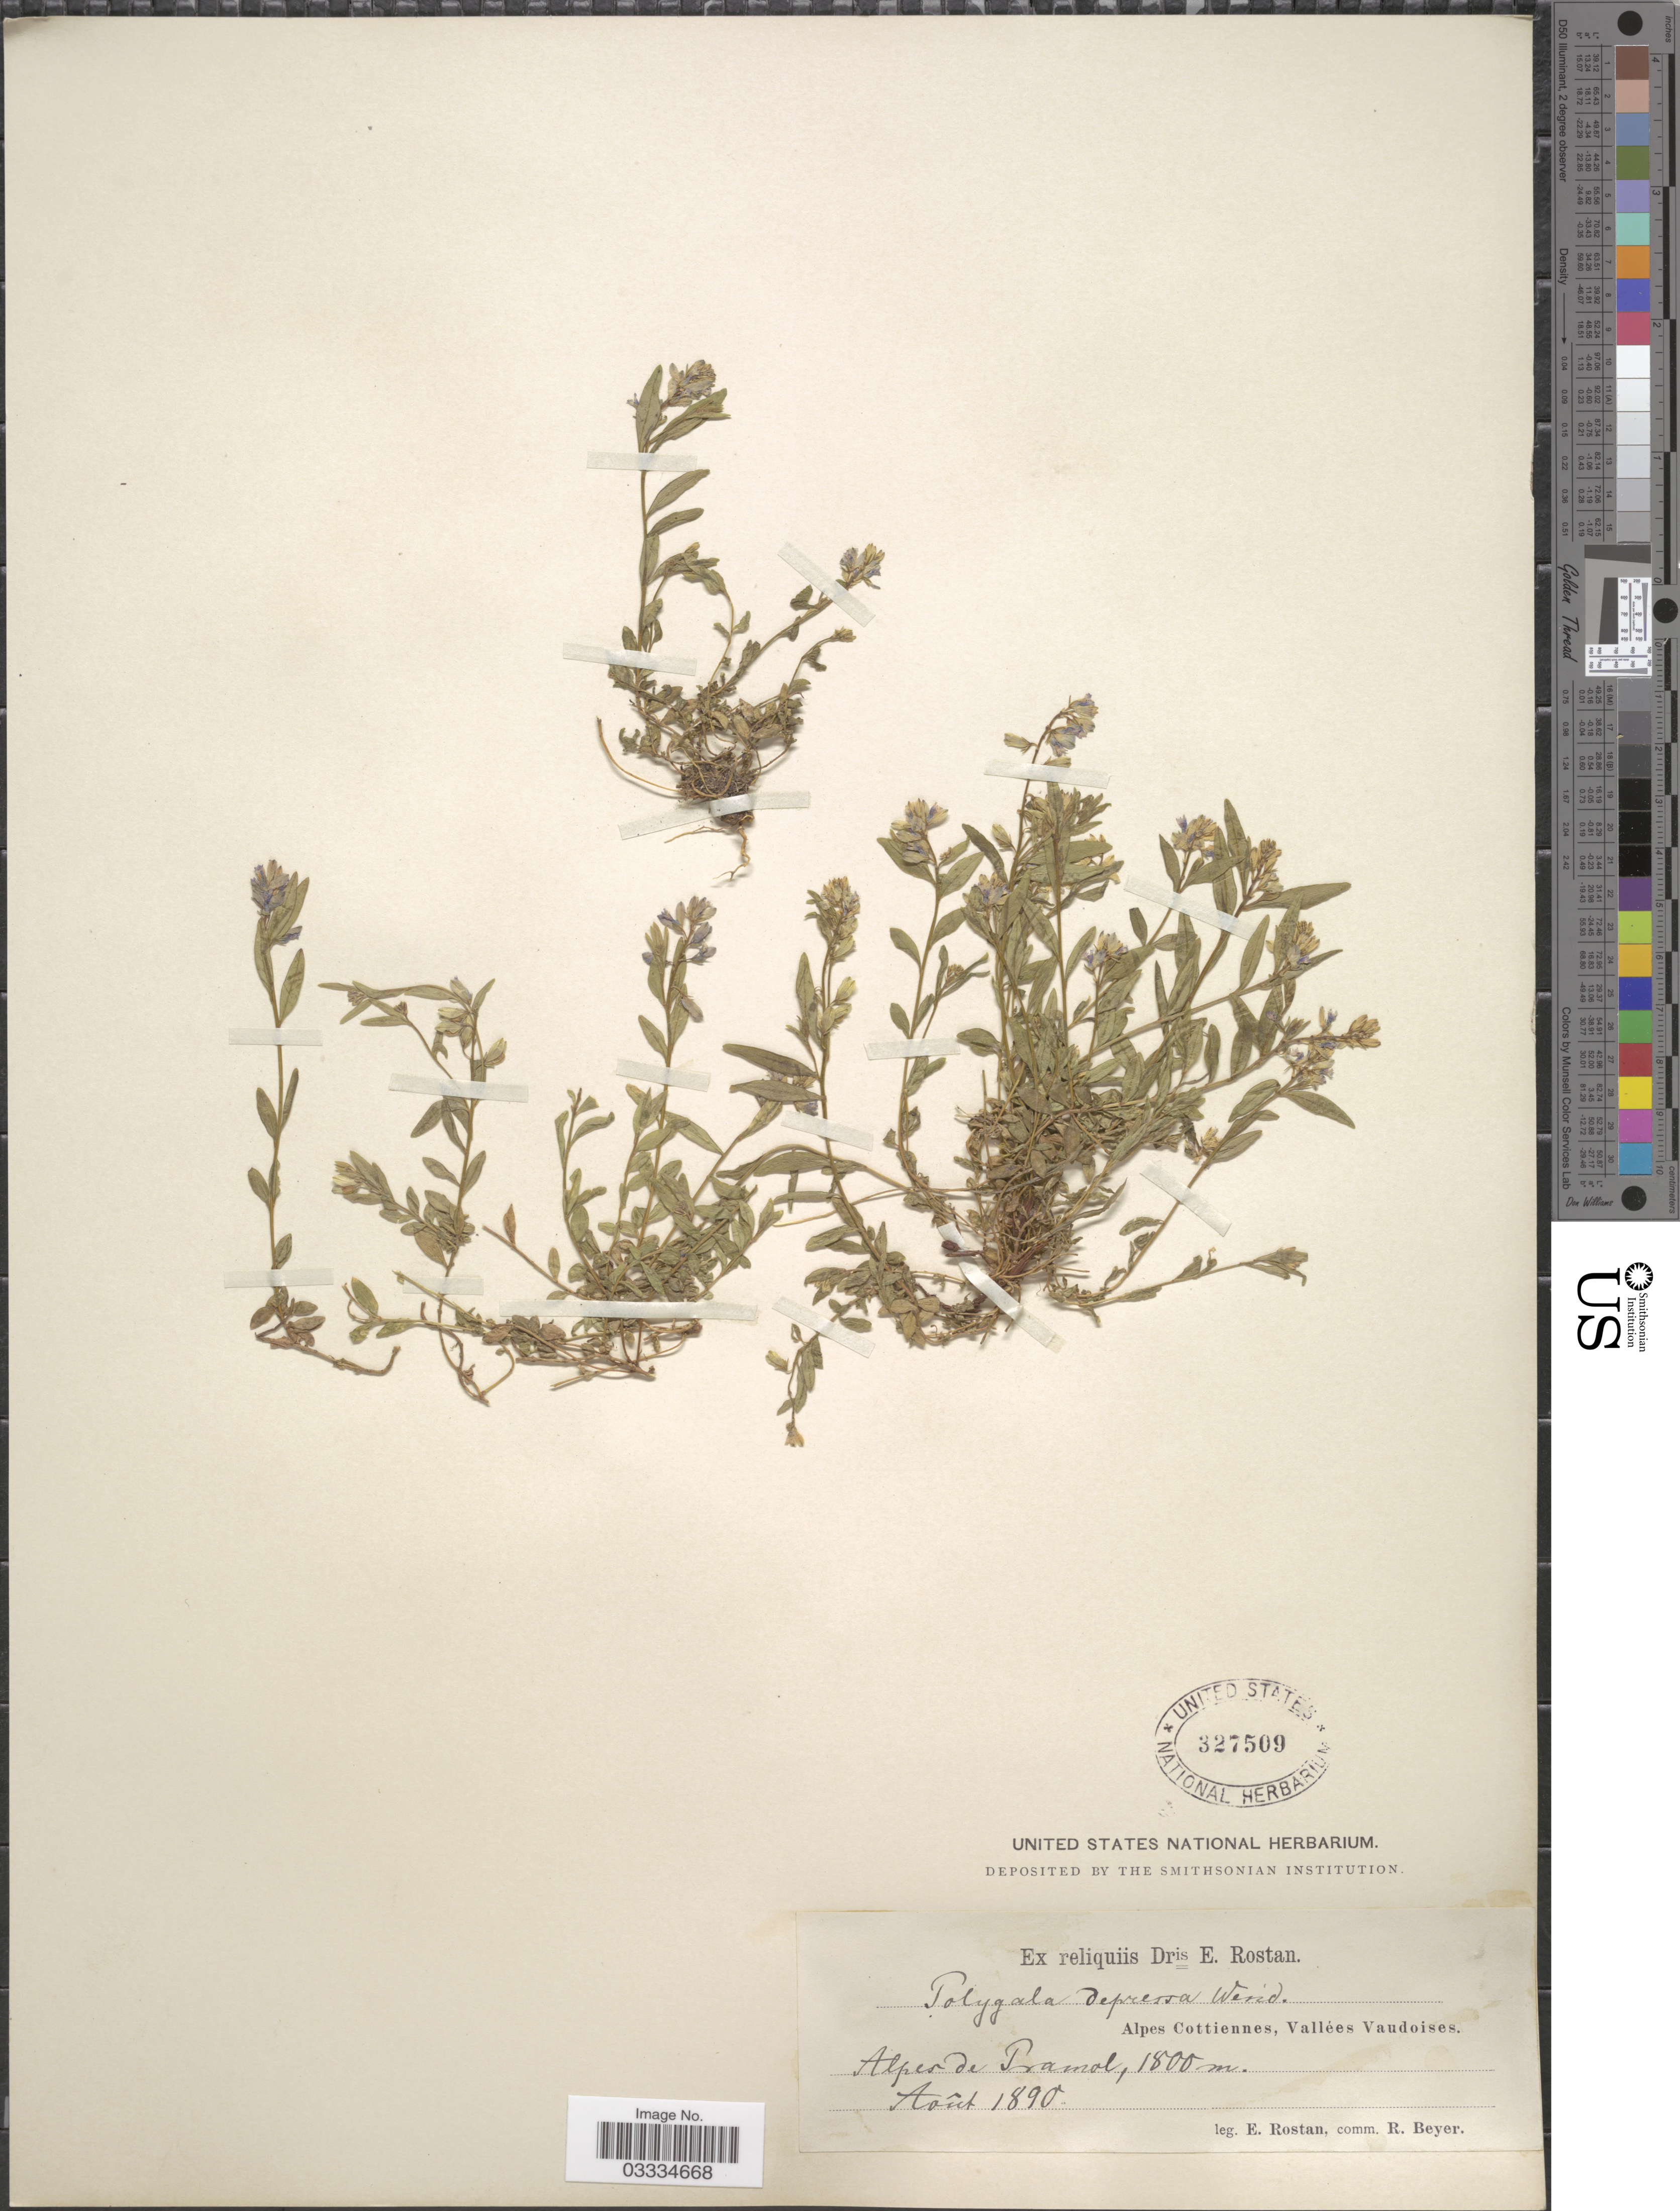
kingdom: Plantae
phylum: Tracheophyta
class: Magnoliopsida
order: Fabales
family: Polygalaceae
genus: Polygala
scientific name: Polygala depressa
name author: Wender.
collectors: E. Rostan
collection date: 1890-08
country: Switzerland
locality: Alpes Cottiennes, Vallées Vaudoises. Alpes de Pramol.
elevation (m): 1800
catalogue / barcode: US 327509